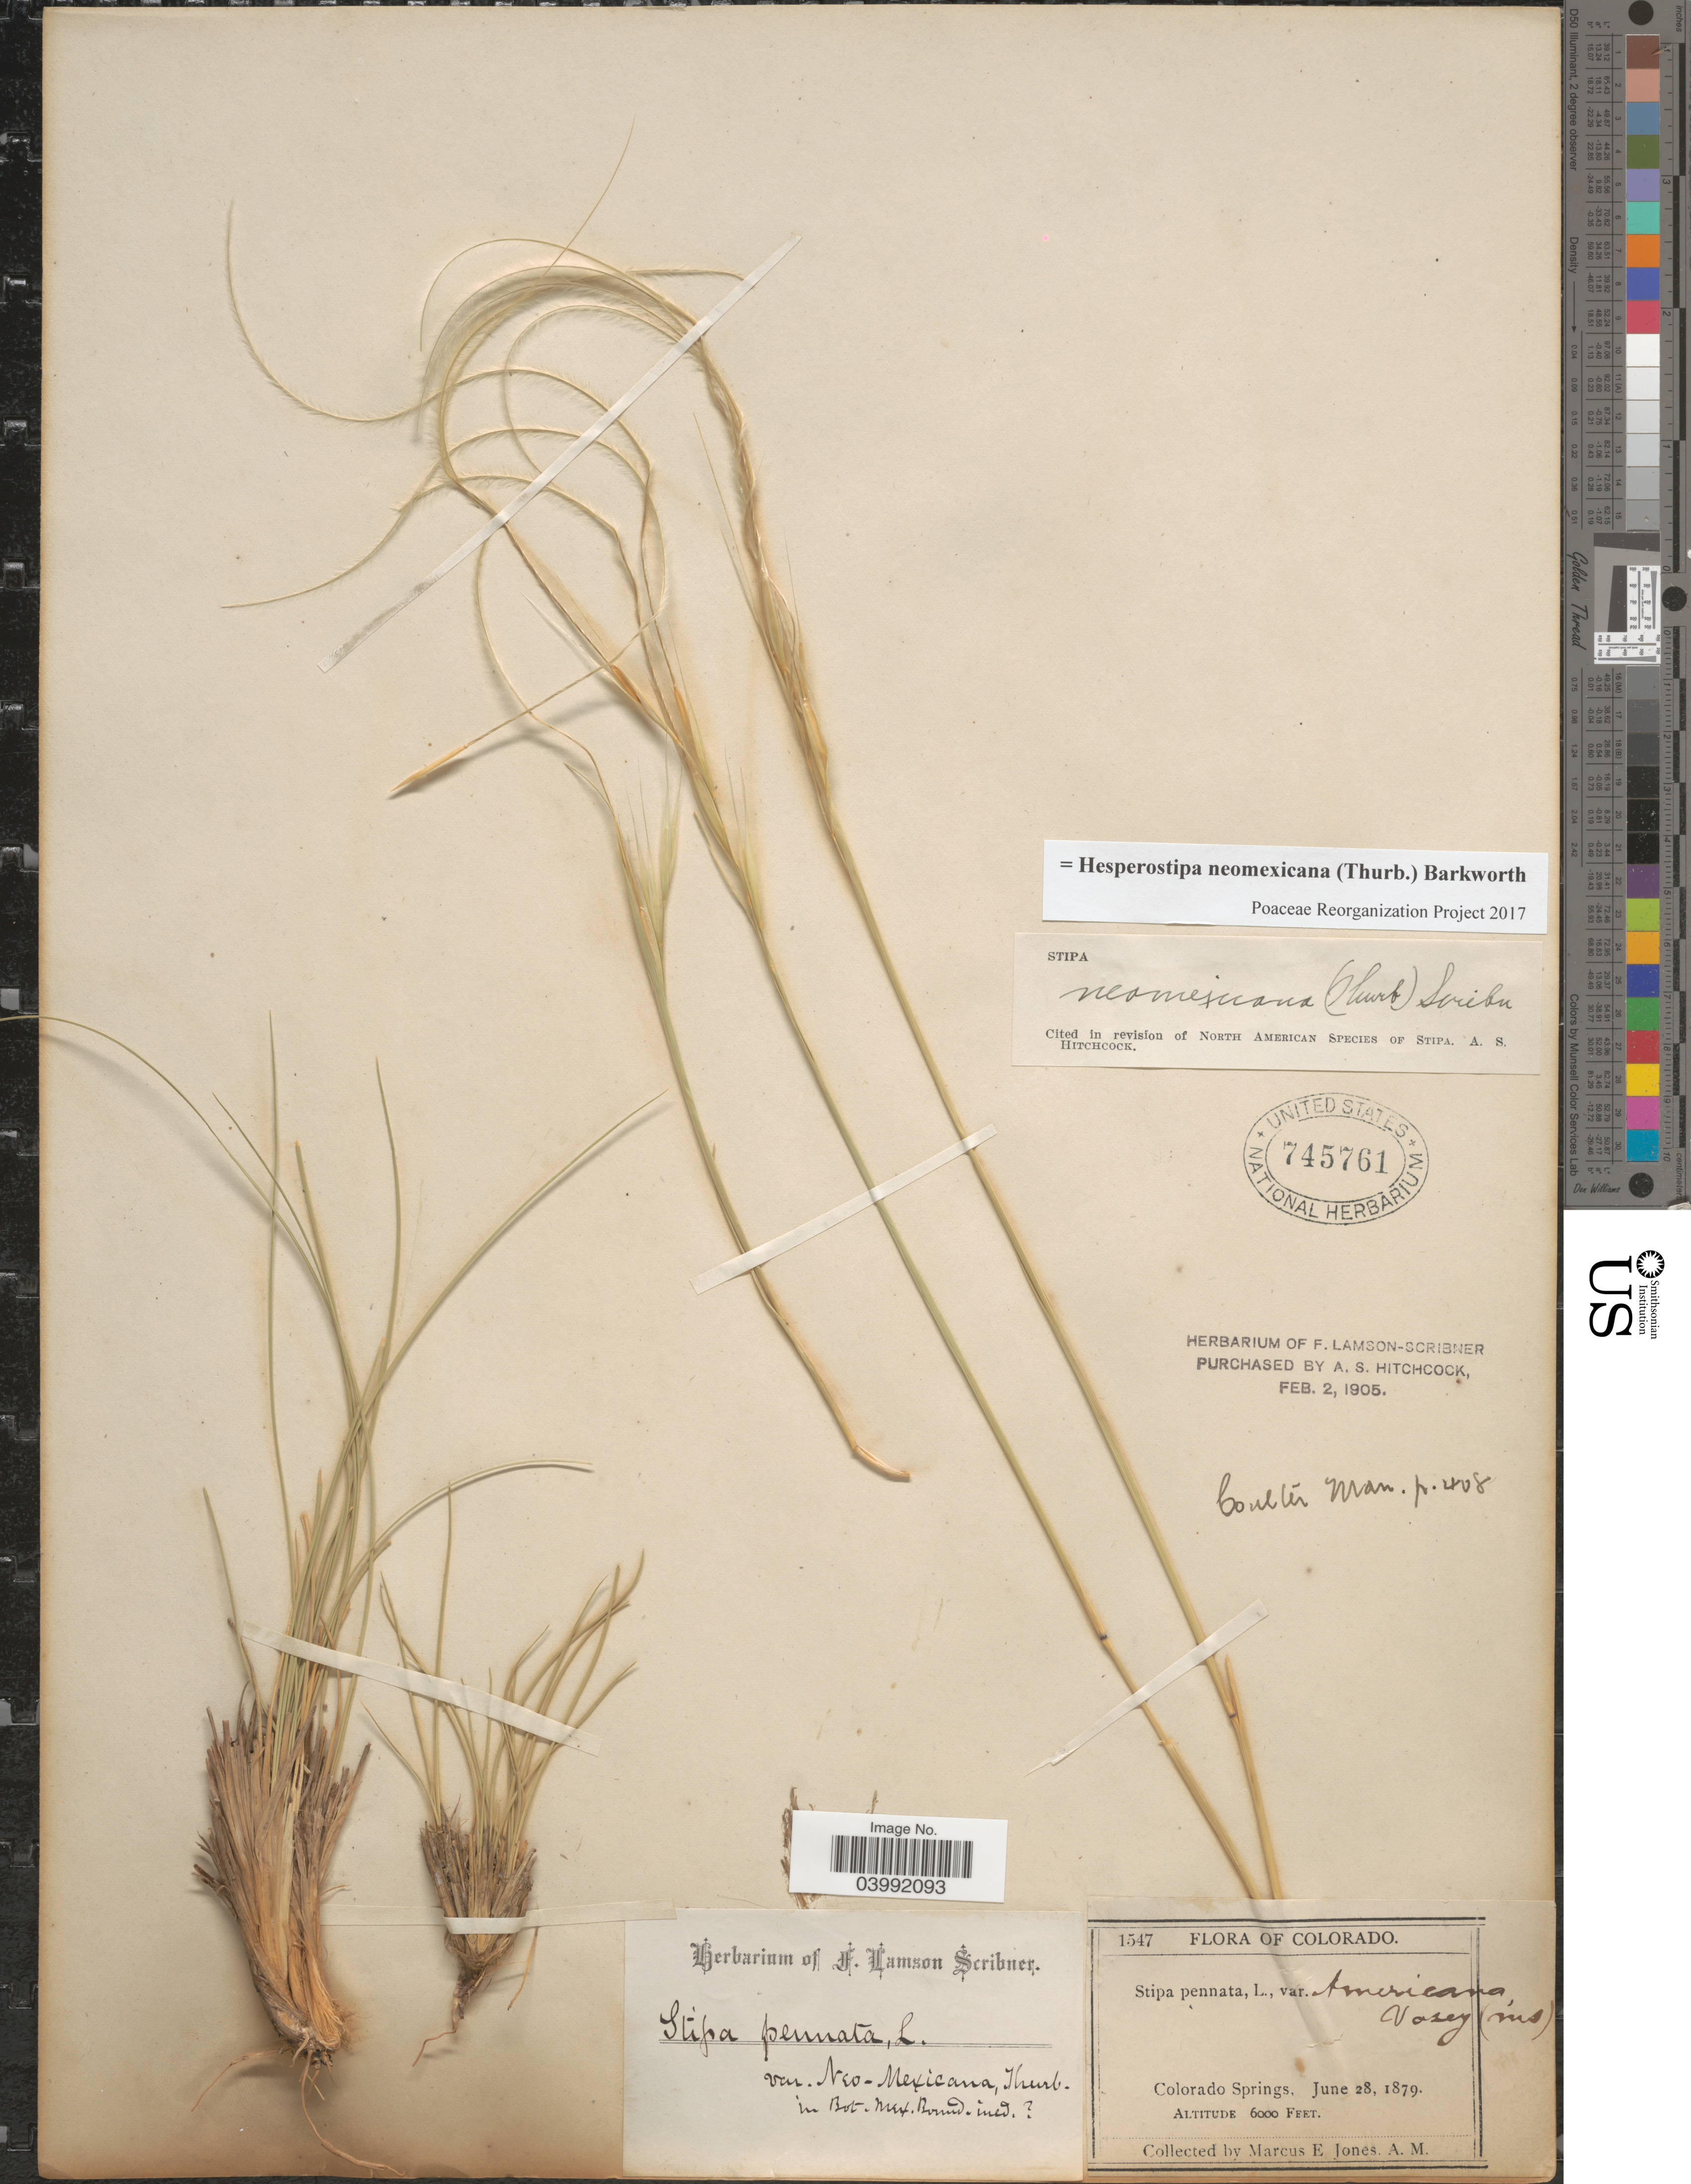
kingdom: Plantae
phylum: Tracheophyta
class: Liliopsida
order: Poales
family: Poaceae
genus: Hesperostipa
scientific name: Hesperostipa neomexicana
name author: (Thurb.) Barkworth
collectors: M. E. Jones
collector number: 1547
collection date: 1879-06-28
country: United States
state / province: Colorado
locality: Colorado Springs.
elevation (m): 1829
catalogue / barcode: US 745761